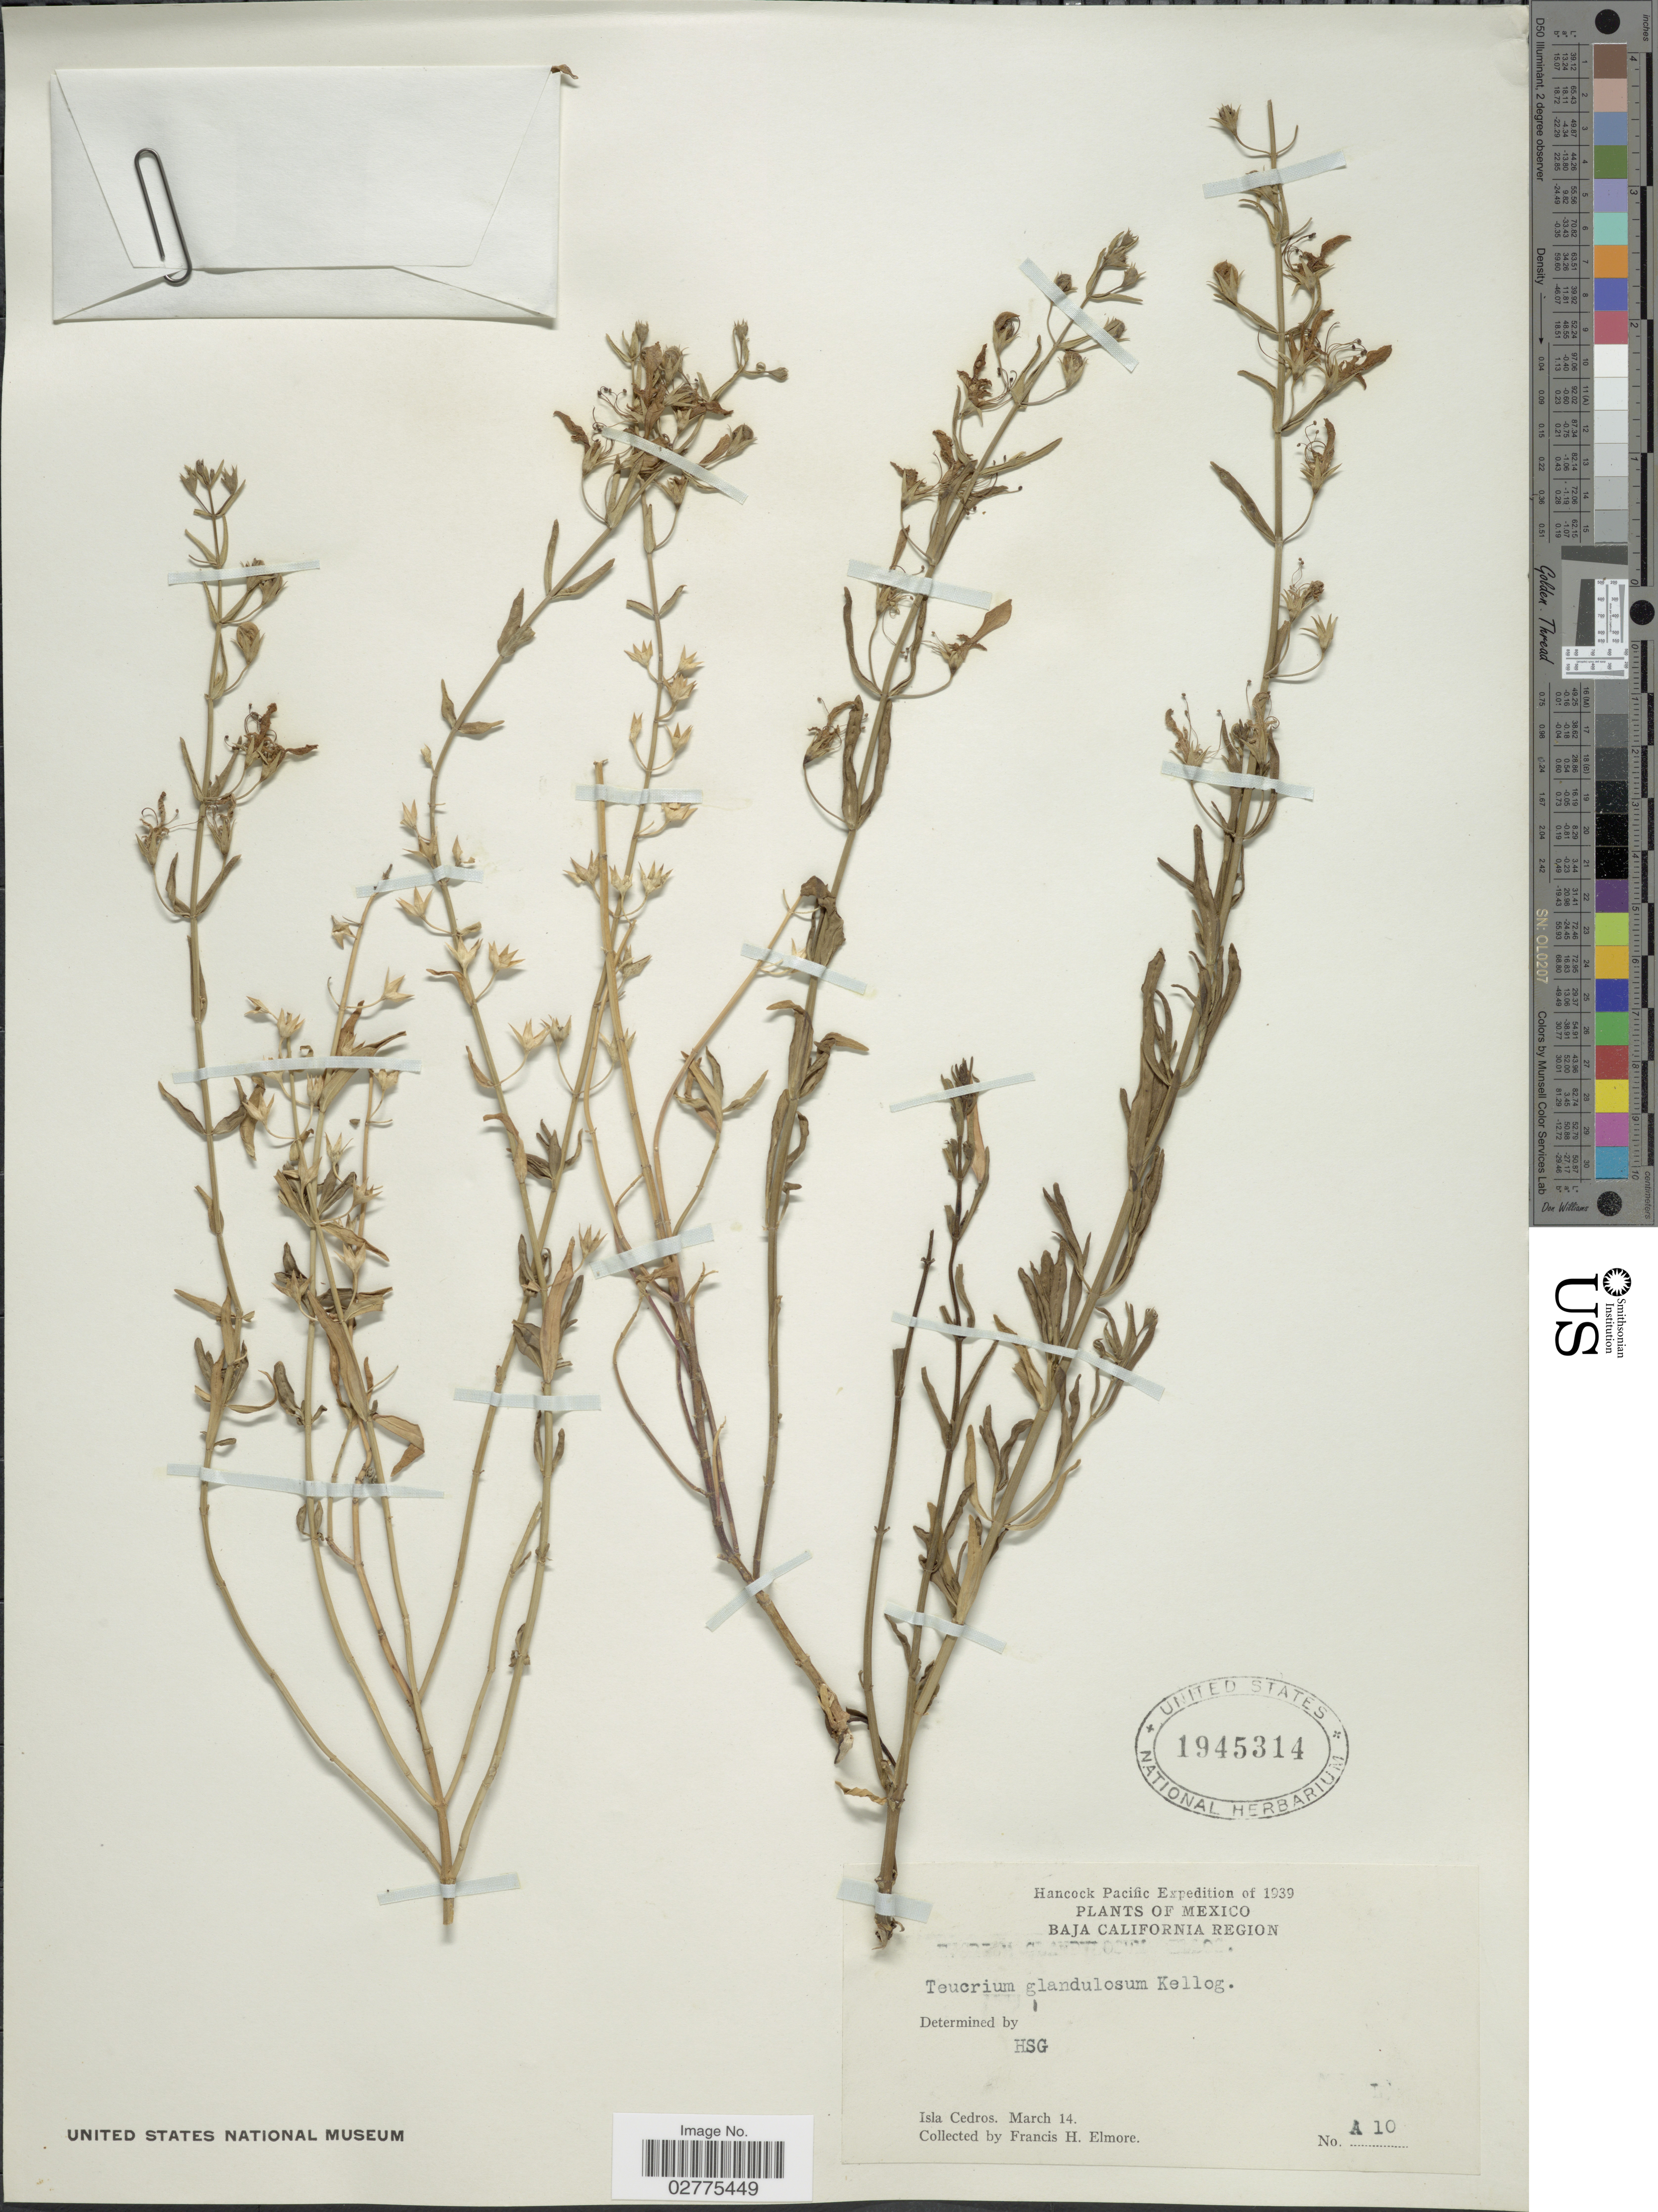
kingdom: Plantae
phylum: Tracheophyta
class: Magnoliopsida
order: Lamiales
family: Lamiaceae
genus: Teucrium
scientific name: Teucrium glandulosum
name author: Kellogg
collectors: F. H. Elmore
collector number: A10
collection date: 1939-03-14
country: Mexico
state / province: Baja California Norte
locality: Baja California Region. Isla Cedros.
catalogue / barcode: US 1945314